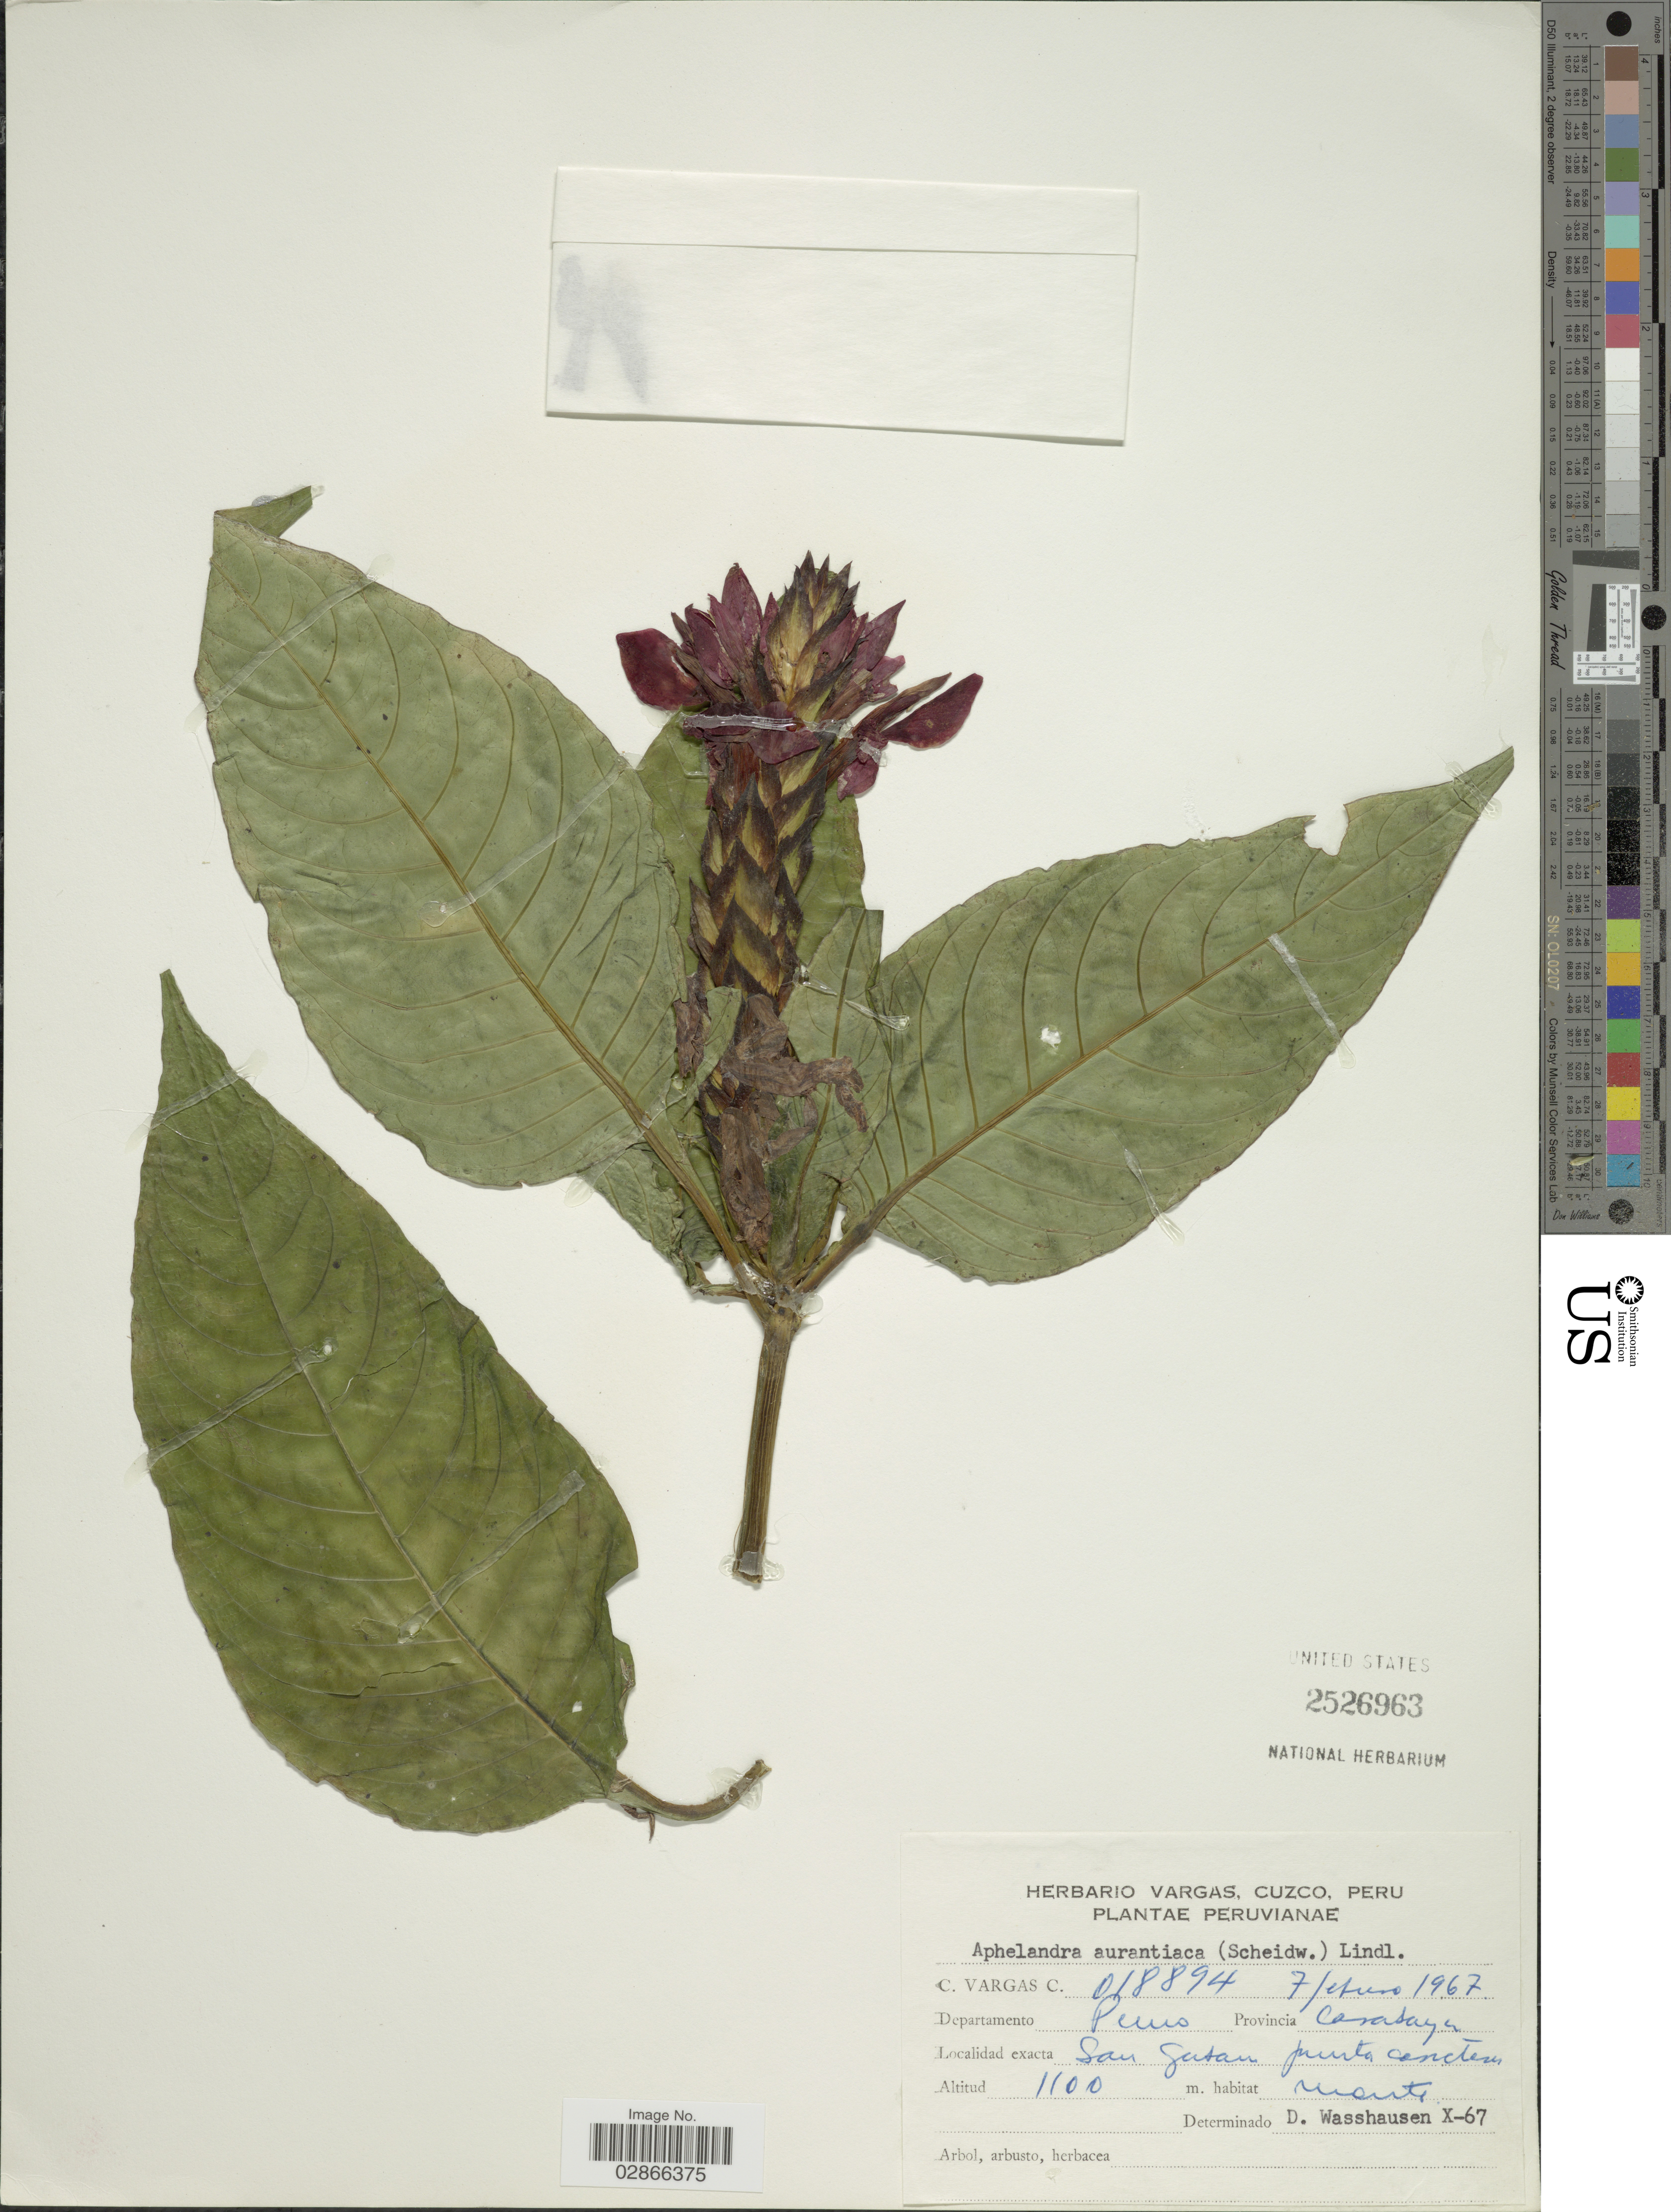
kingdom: Plantae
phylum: Tracheophyta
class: Magnoliopsida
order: Lamiales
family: Acanthaceae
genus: Aphelandra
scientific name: Aphelandra aurantiaca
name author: (Scheidw.) Lindl.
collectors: C. Vargas Calderón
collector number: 018894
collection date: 1967-01-07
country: Peru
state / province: Puno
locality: Departamento Puno. Provincia Carabaya San Gaban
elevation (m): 1100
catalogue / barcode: US 2526963